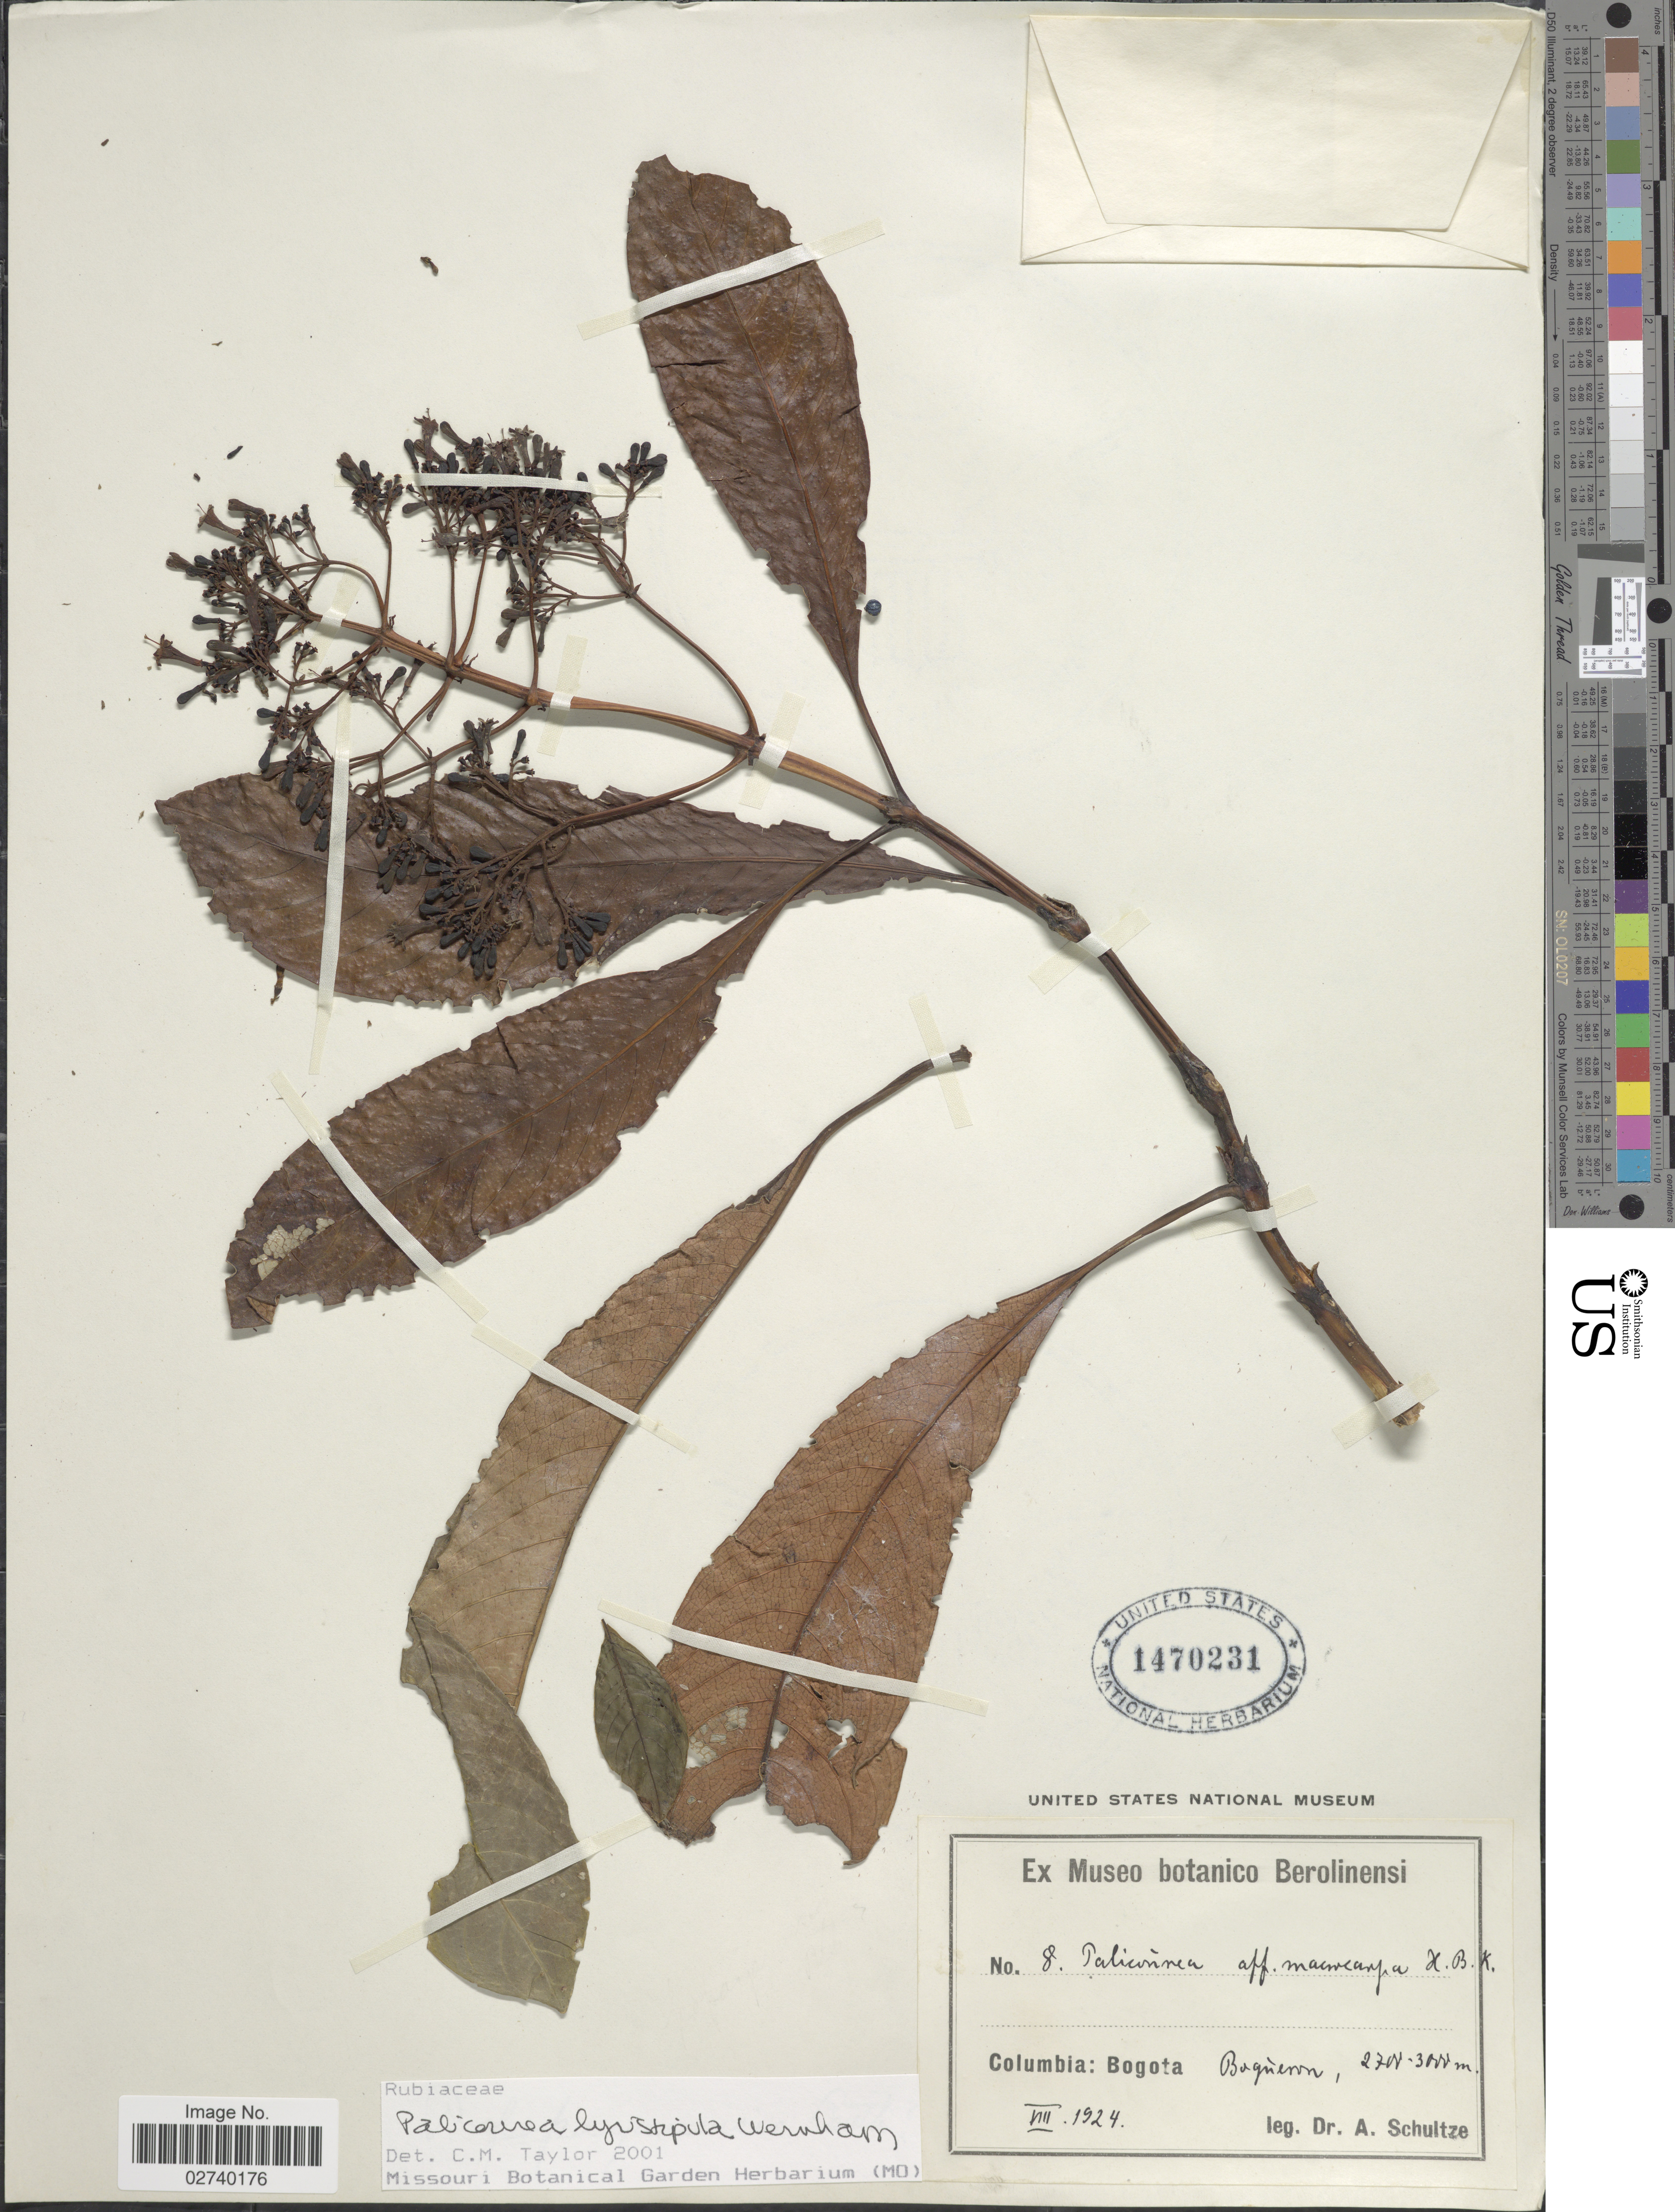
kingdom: Plantae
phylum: Tracheophyta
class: Magnoliopsida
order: Gentianales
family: Rubiaceae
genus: Palicourea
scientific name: Palicourea lyristipula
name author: Wernham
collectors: A. Schultze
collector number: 8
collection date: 1924-08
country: Colombia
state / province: Bogota D.C.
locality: Bogota, Boqueron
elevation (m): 2700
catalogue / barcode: US 1470231